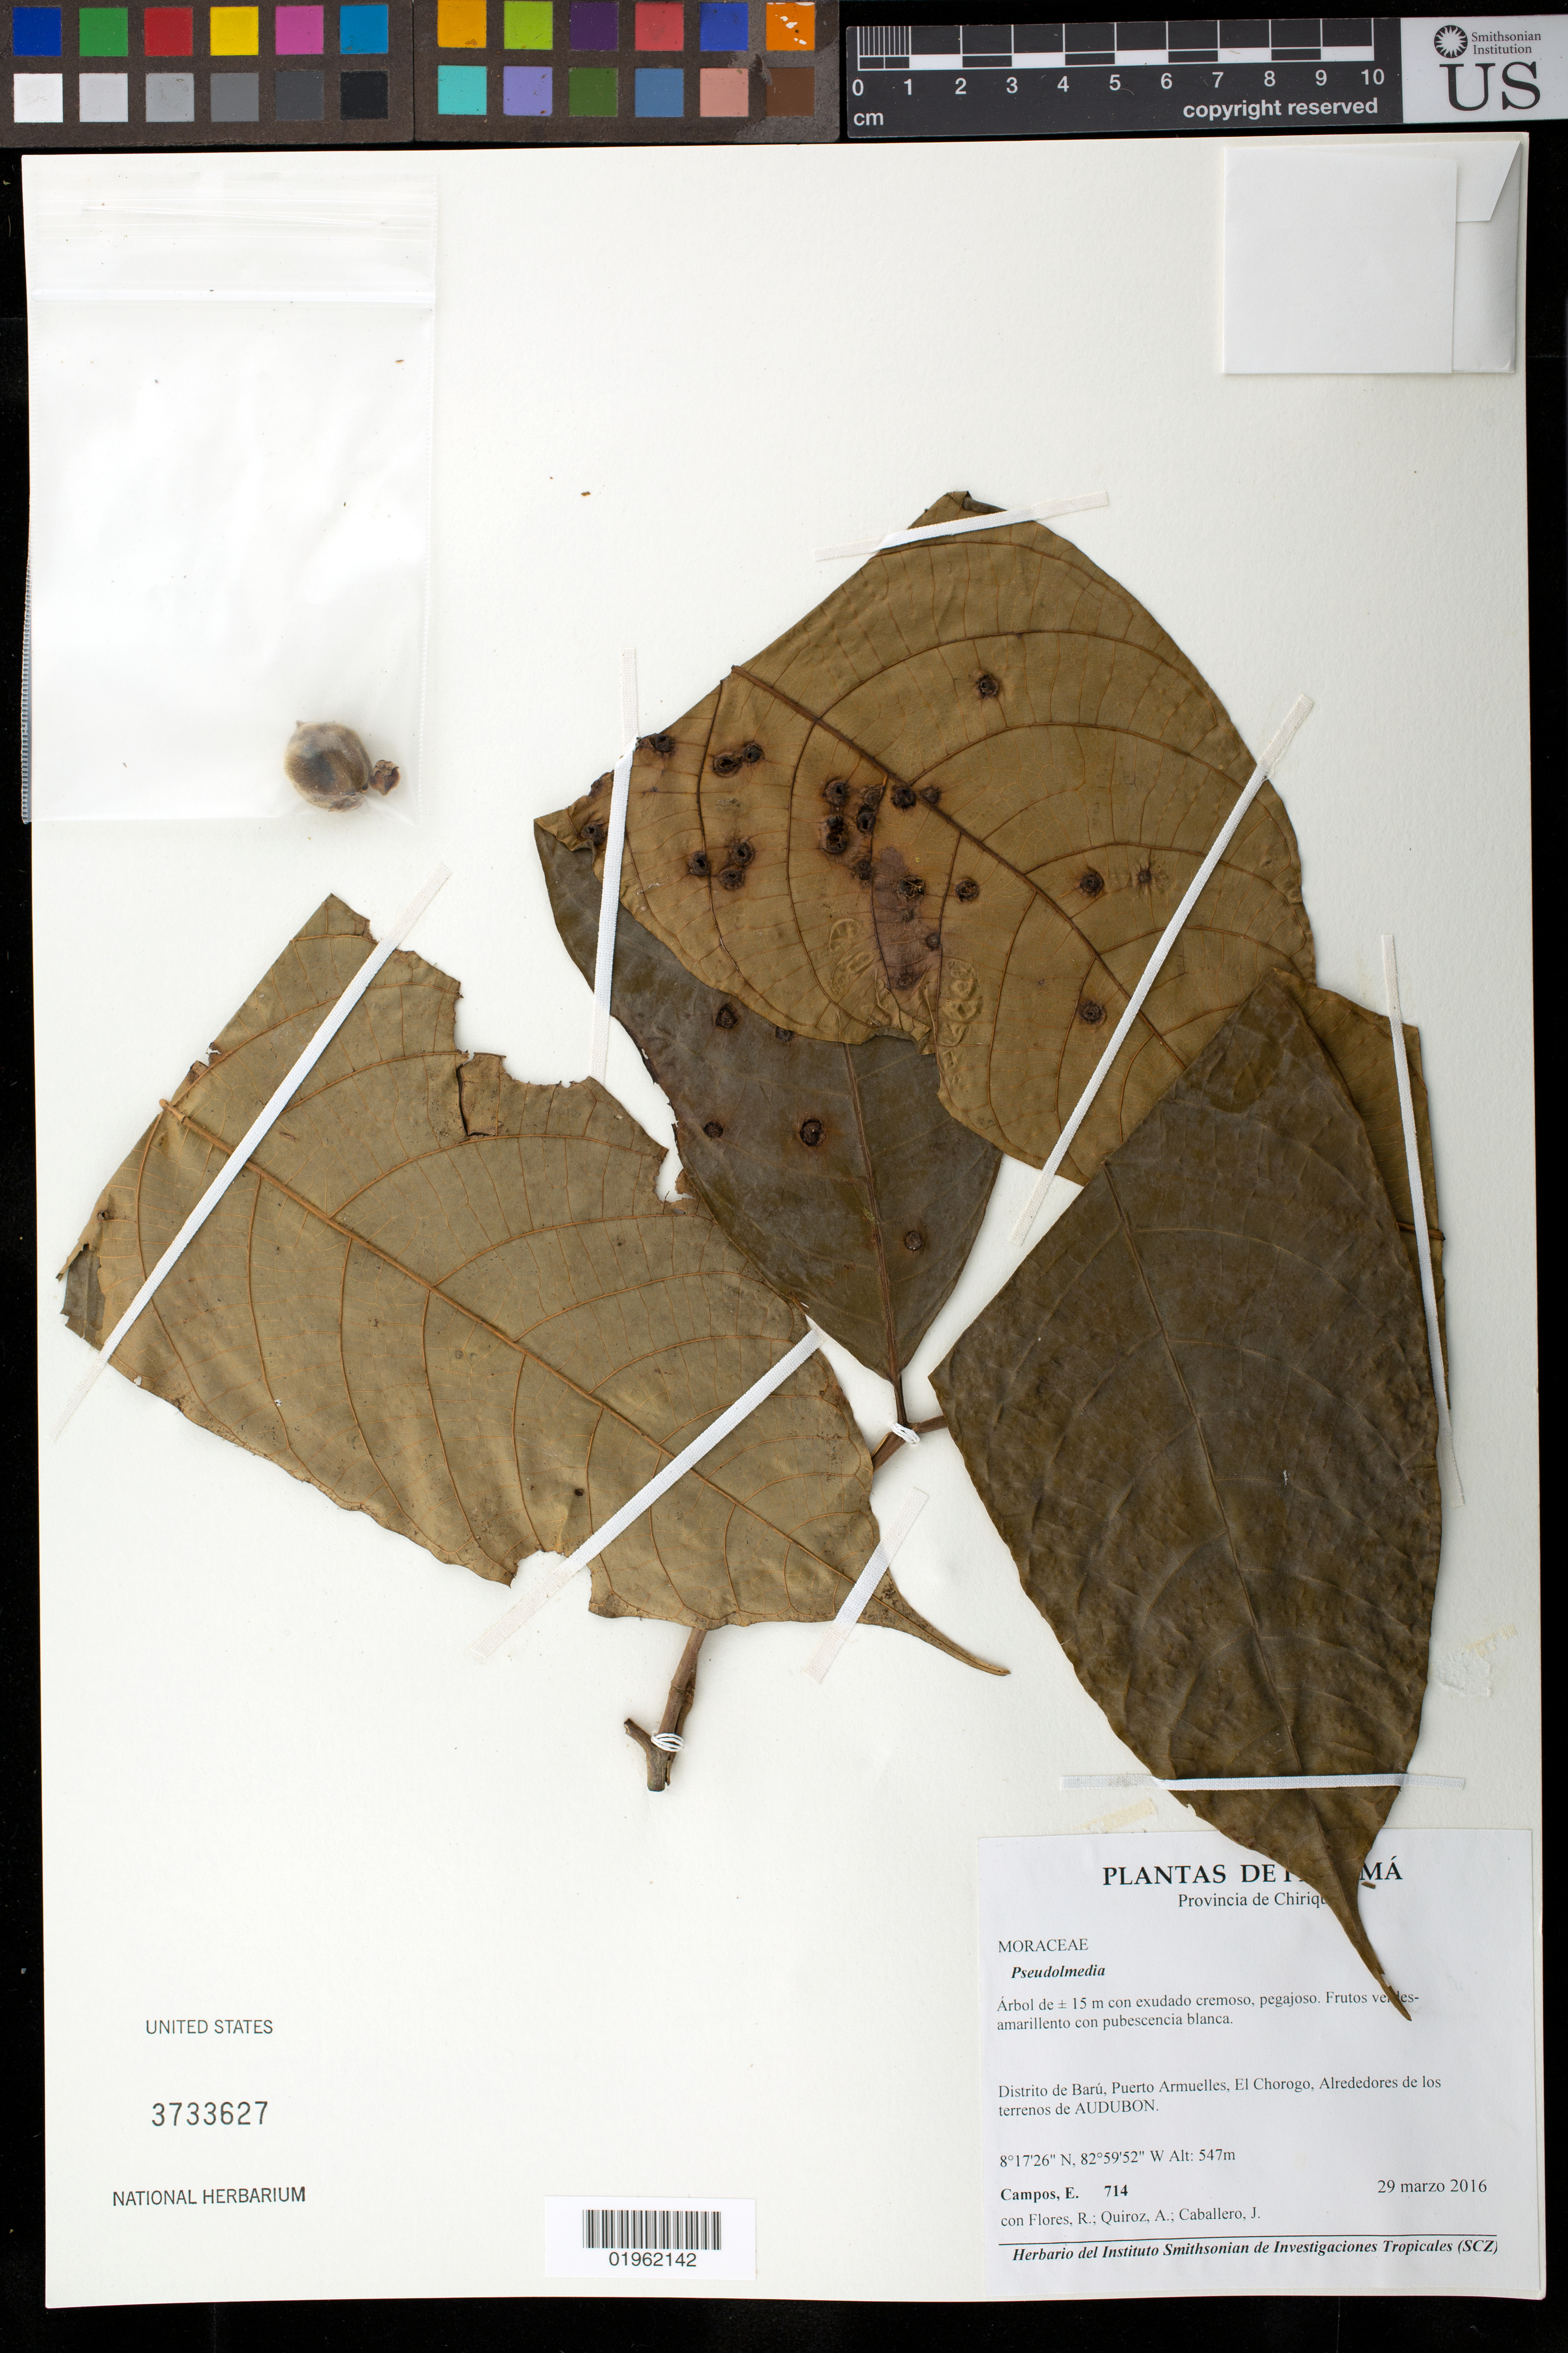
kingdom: Plantae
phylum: Tracheophyta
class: Magnoliopsida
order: Rosales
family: Moraceae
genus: Pseudolmedia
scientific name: Pseudolmedia sp.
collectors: E. Campos, R. Flores, A. Quiroz & J. Caballero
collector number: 714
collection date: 2016-03-29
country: Panama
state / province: Chiriqui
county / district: Baru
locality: Distrito de Barú. Puerto Armuelles, El Chorogo, Alrededores de los terrenos de AUDUBON.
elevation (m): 547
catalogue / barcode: US 3733627